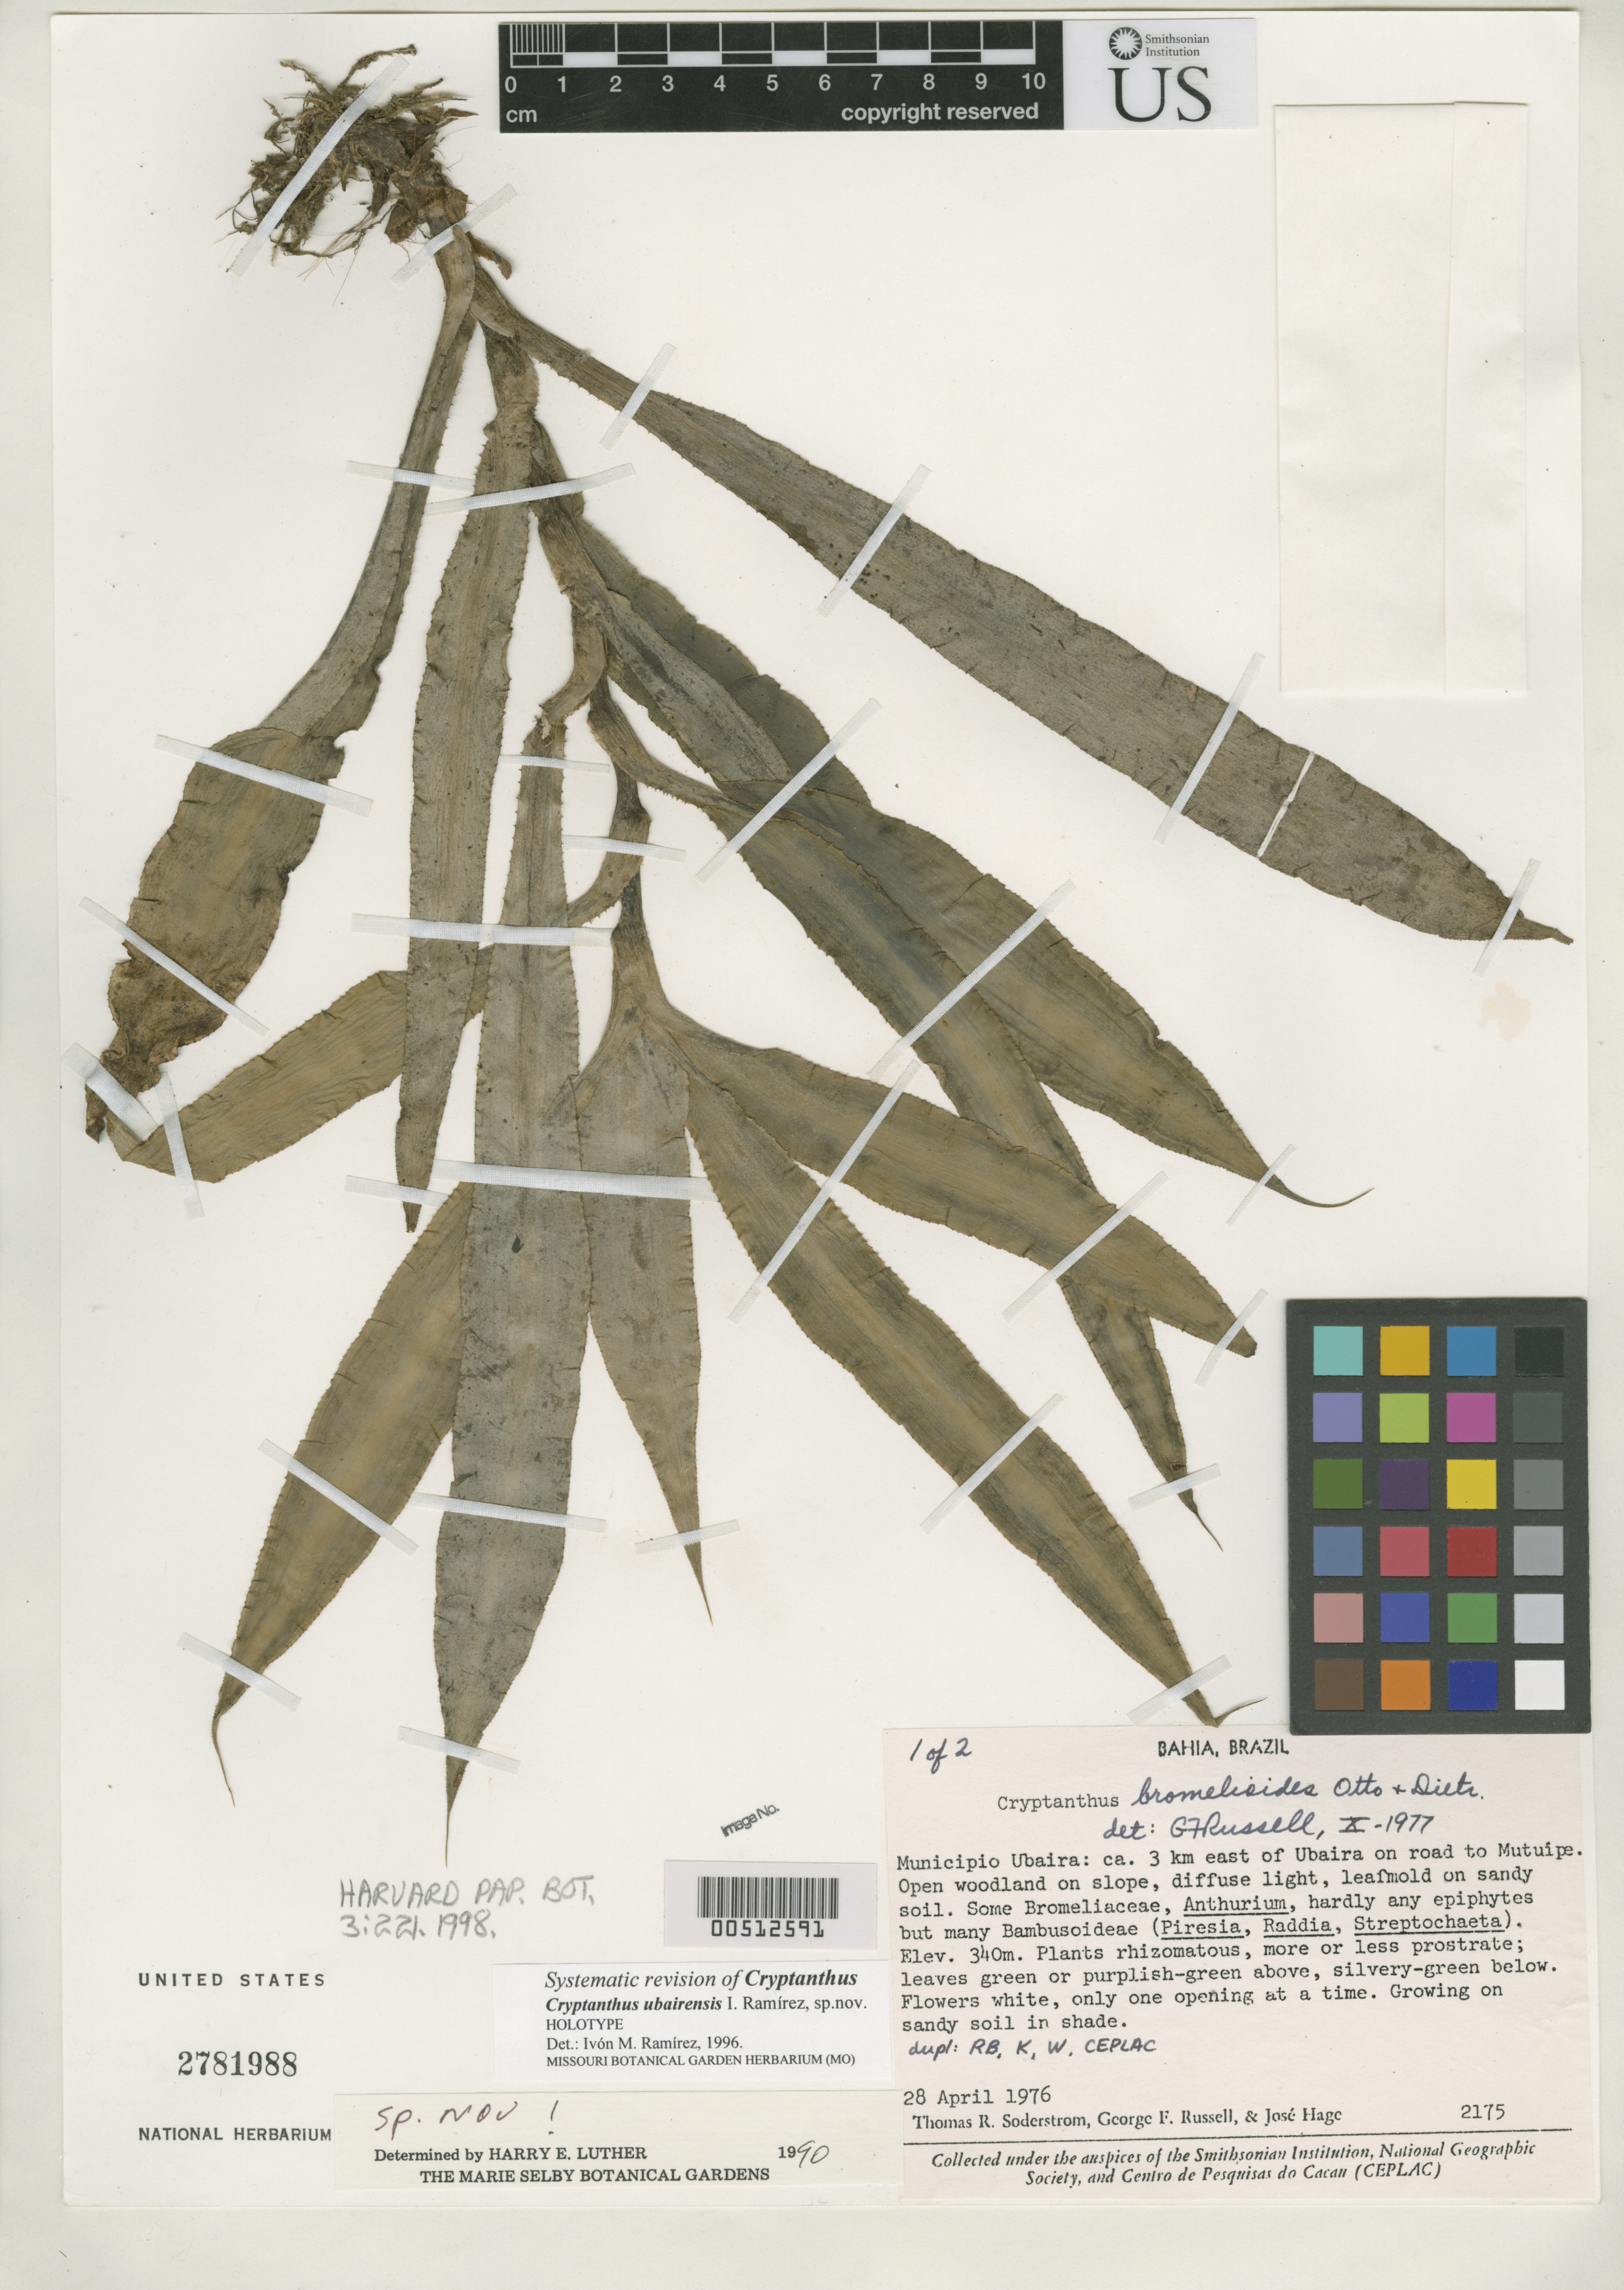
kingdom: Plantae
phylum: Tracheophyta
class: Liliopsida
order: Poales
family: Bromeliaceae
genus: Cryptanthus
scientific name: Cryptanthus ubairensis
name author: I. Ramírez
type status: Holotype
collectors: T. R. Soderstrom, G. Russell & J. Hage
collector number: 2175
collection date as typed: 28 Apr 1976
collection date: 1976-04-28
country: Brazil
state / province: Bahia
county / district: Ubaíra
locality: Ca. 3 km E of Ubaira on road to Mutuipe.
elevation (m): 340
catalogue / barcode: US 2781988